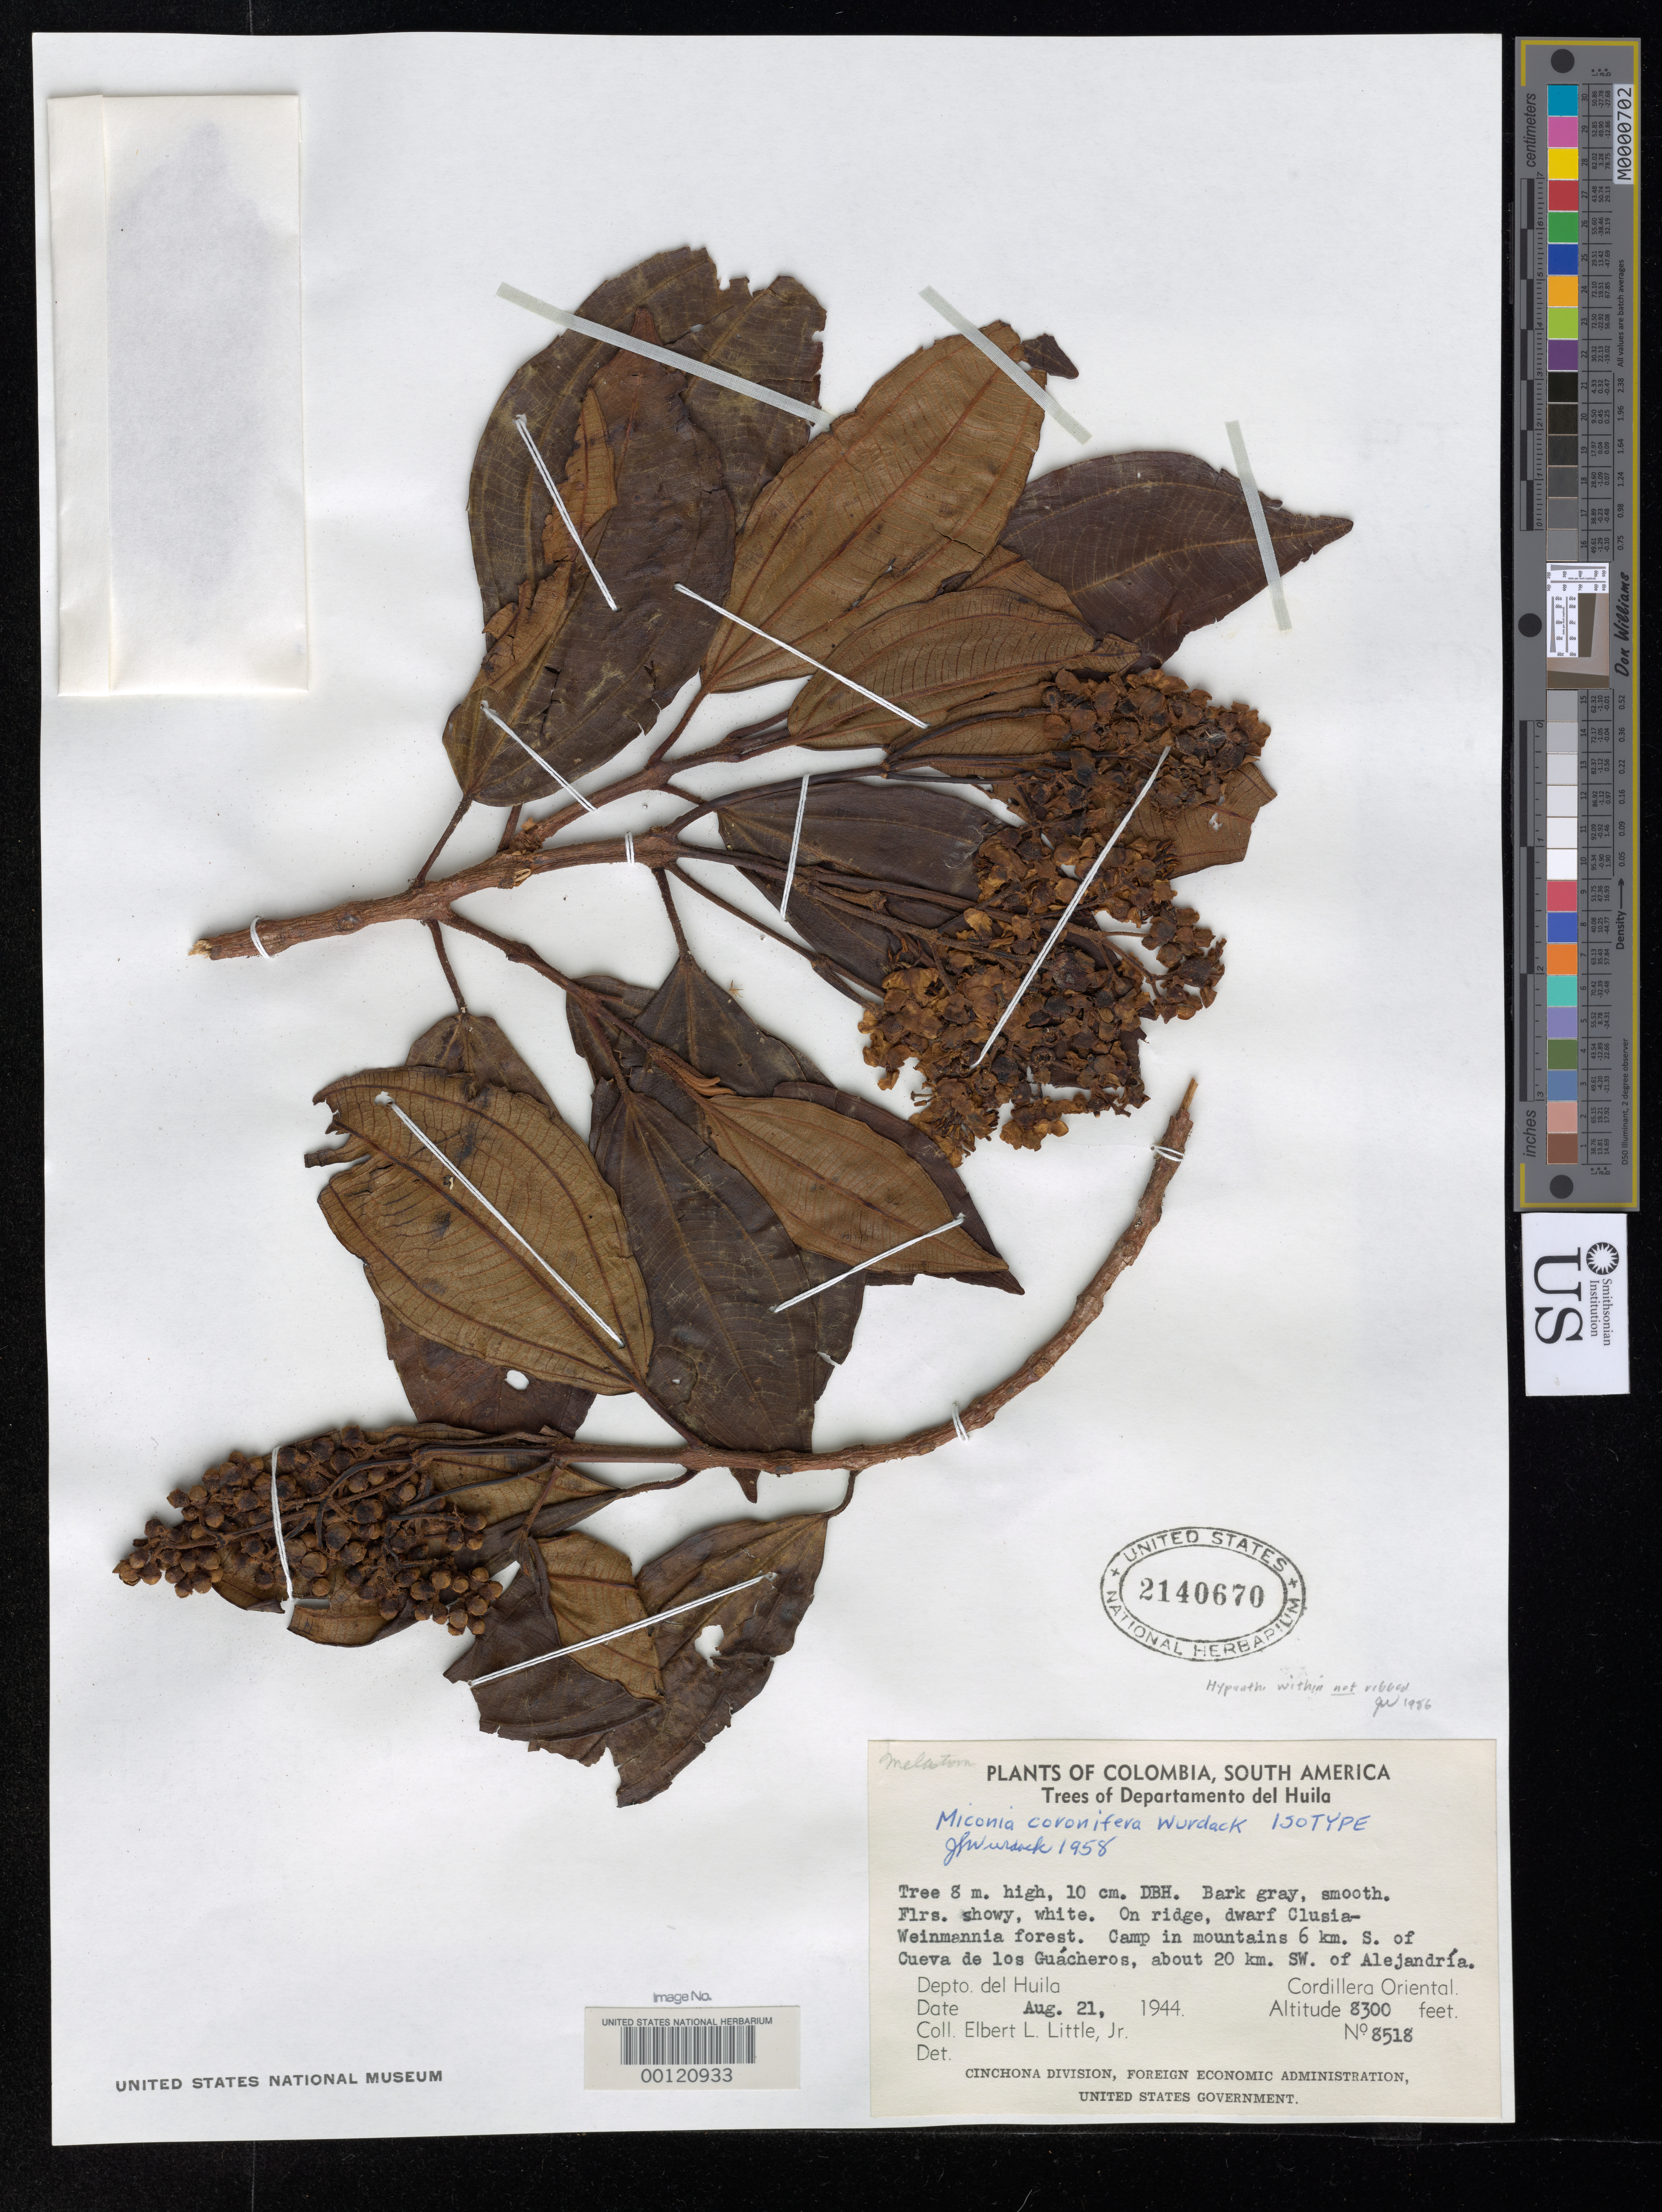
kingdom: Plantae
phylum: Tracheophyta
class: Magnoliopsida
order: Myrtales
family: Melastomataceae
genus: Miconia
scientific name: Miconia coronifera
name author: Wurdack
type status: Isotype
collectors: E. L. Little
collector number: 8518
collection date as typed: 21 Aug 1944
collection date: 1944-08-21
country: Colombia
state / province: Huila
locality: Cordillera Oriental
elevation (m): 2530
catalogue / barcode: US 2140670